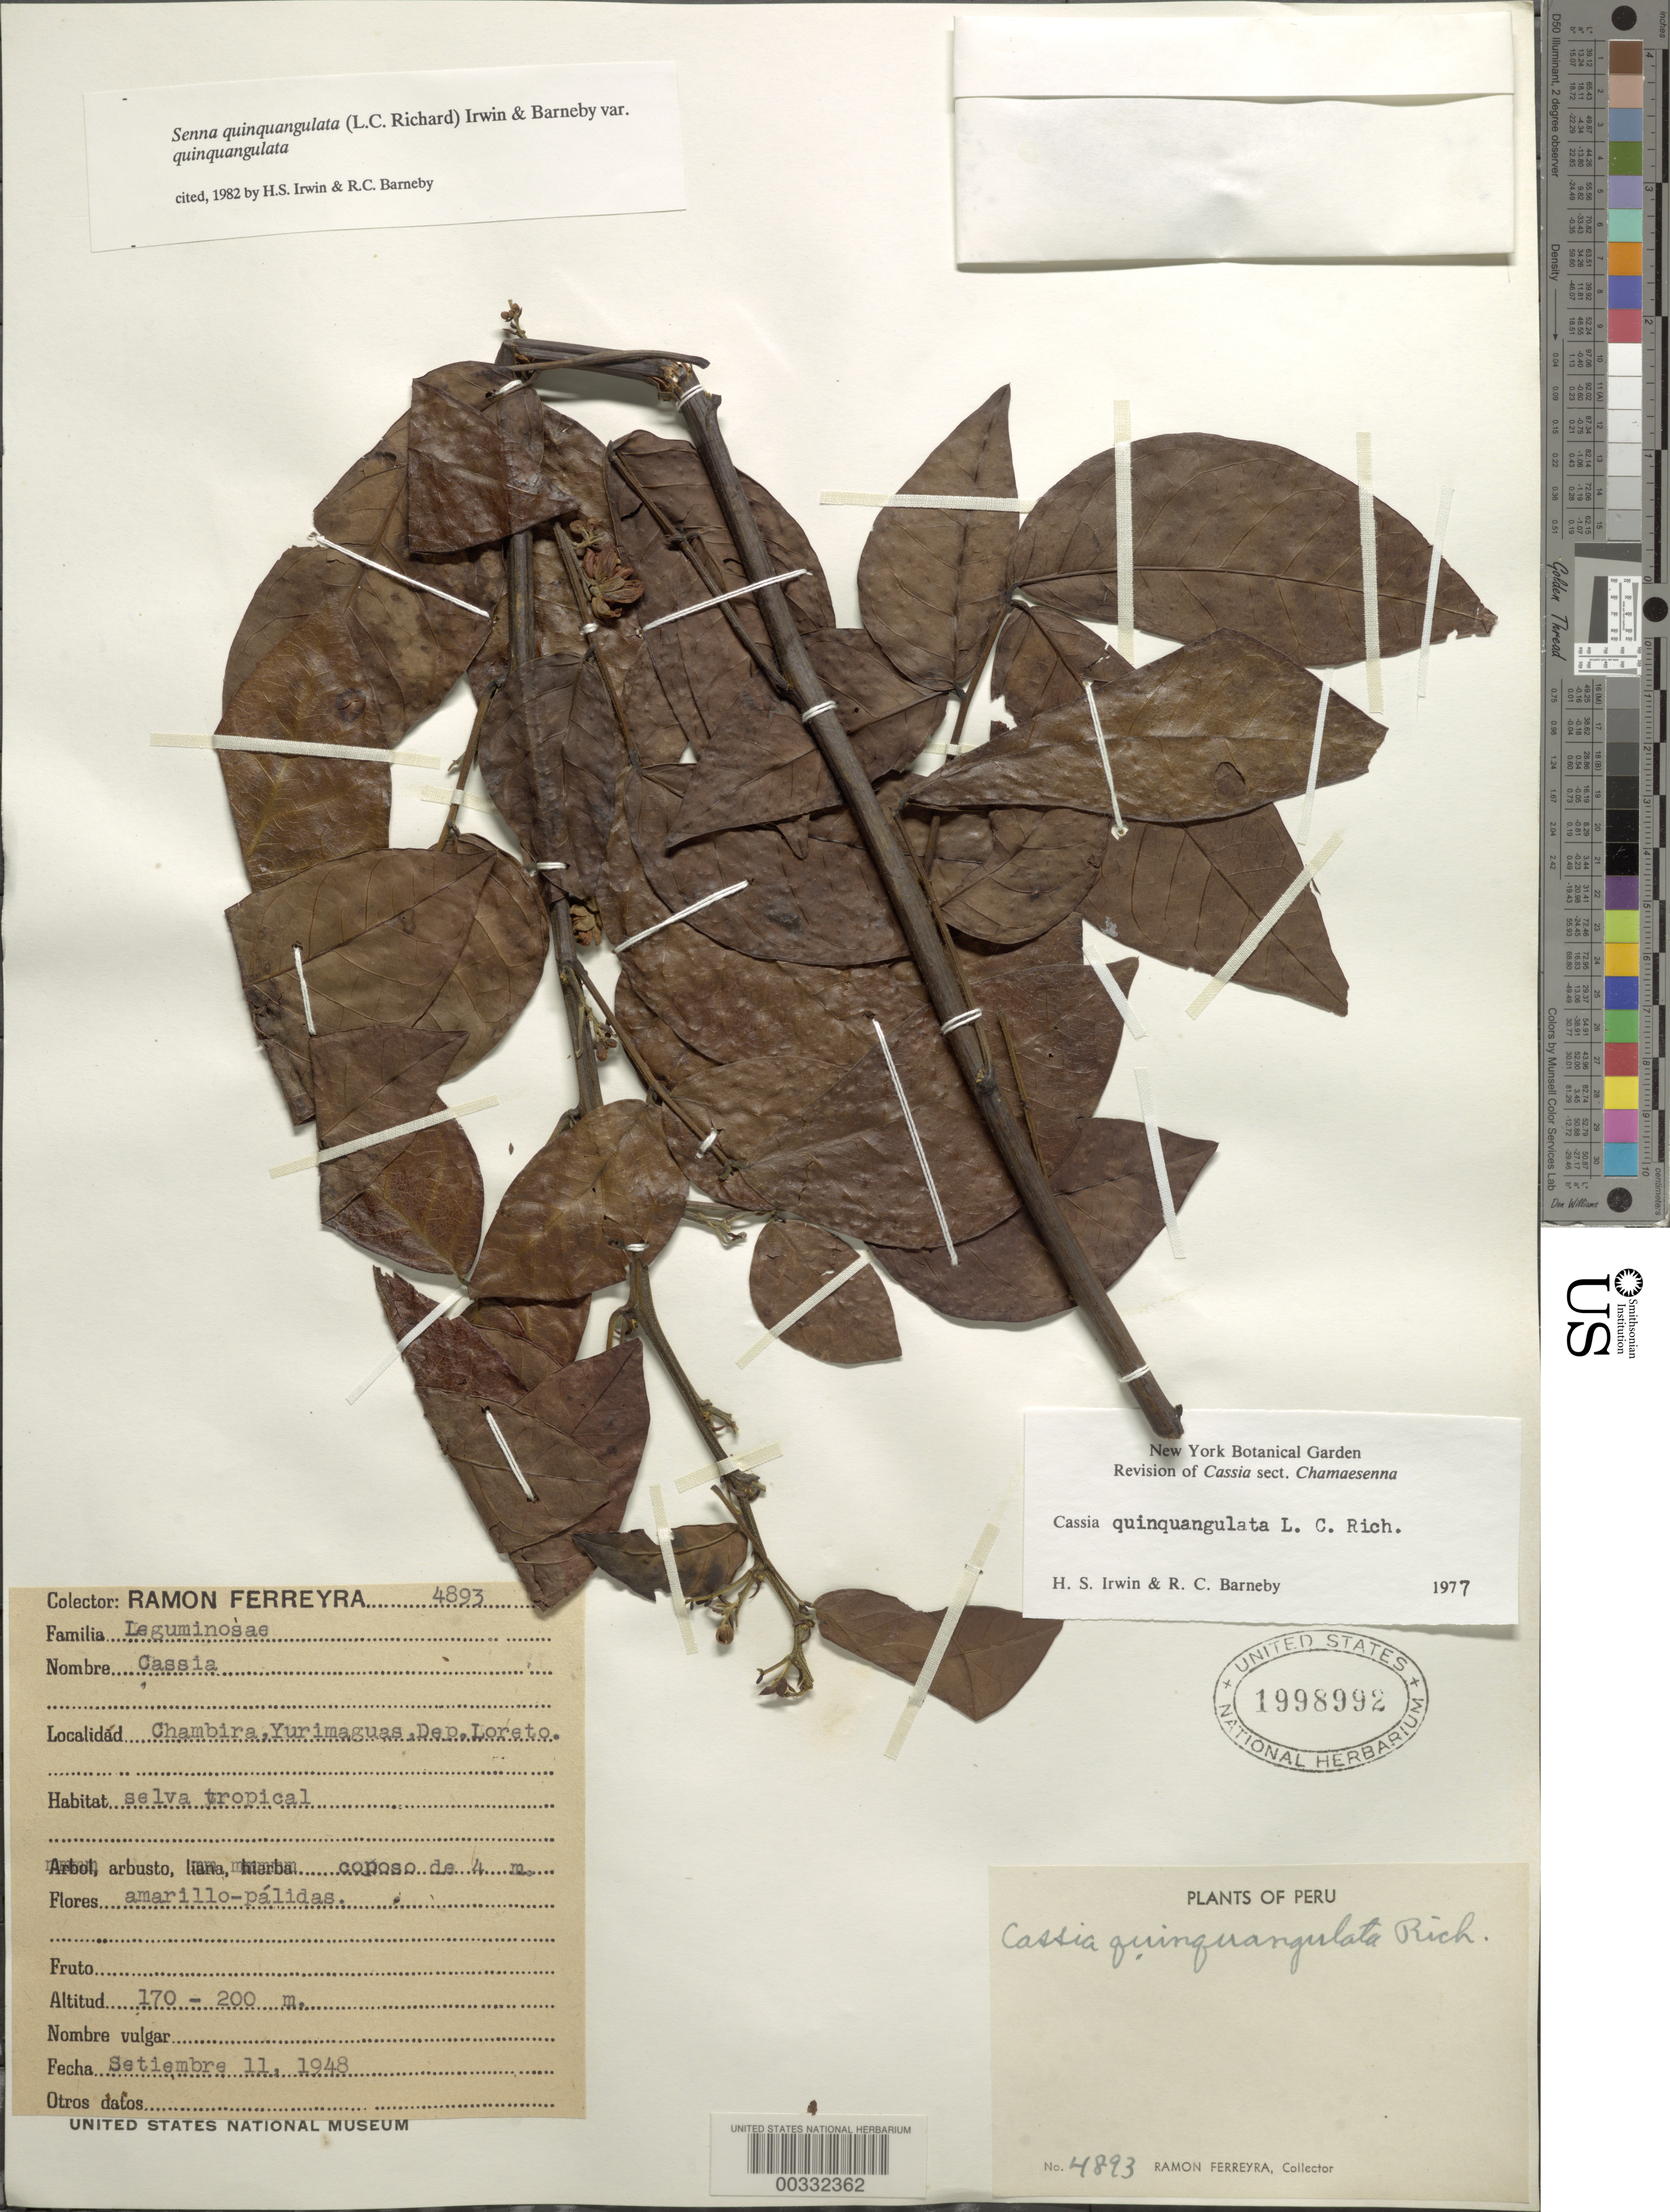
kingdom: Plantae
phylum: Tracheophyta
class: Magnoliopsida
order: Fabales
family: Fabaceae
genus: Senna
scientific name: Senna quinquangulata var. quinquangulata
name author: H.S. Irwin & Barneby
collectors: R. A. Ferreyra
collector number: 4893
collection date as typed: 11 Sep 1948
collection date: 1948-09-11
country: Peru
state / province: Loreto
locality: Chambira, yurimaguas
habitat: Tropical forest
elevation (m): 170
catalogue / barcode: US 1998992